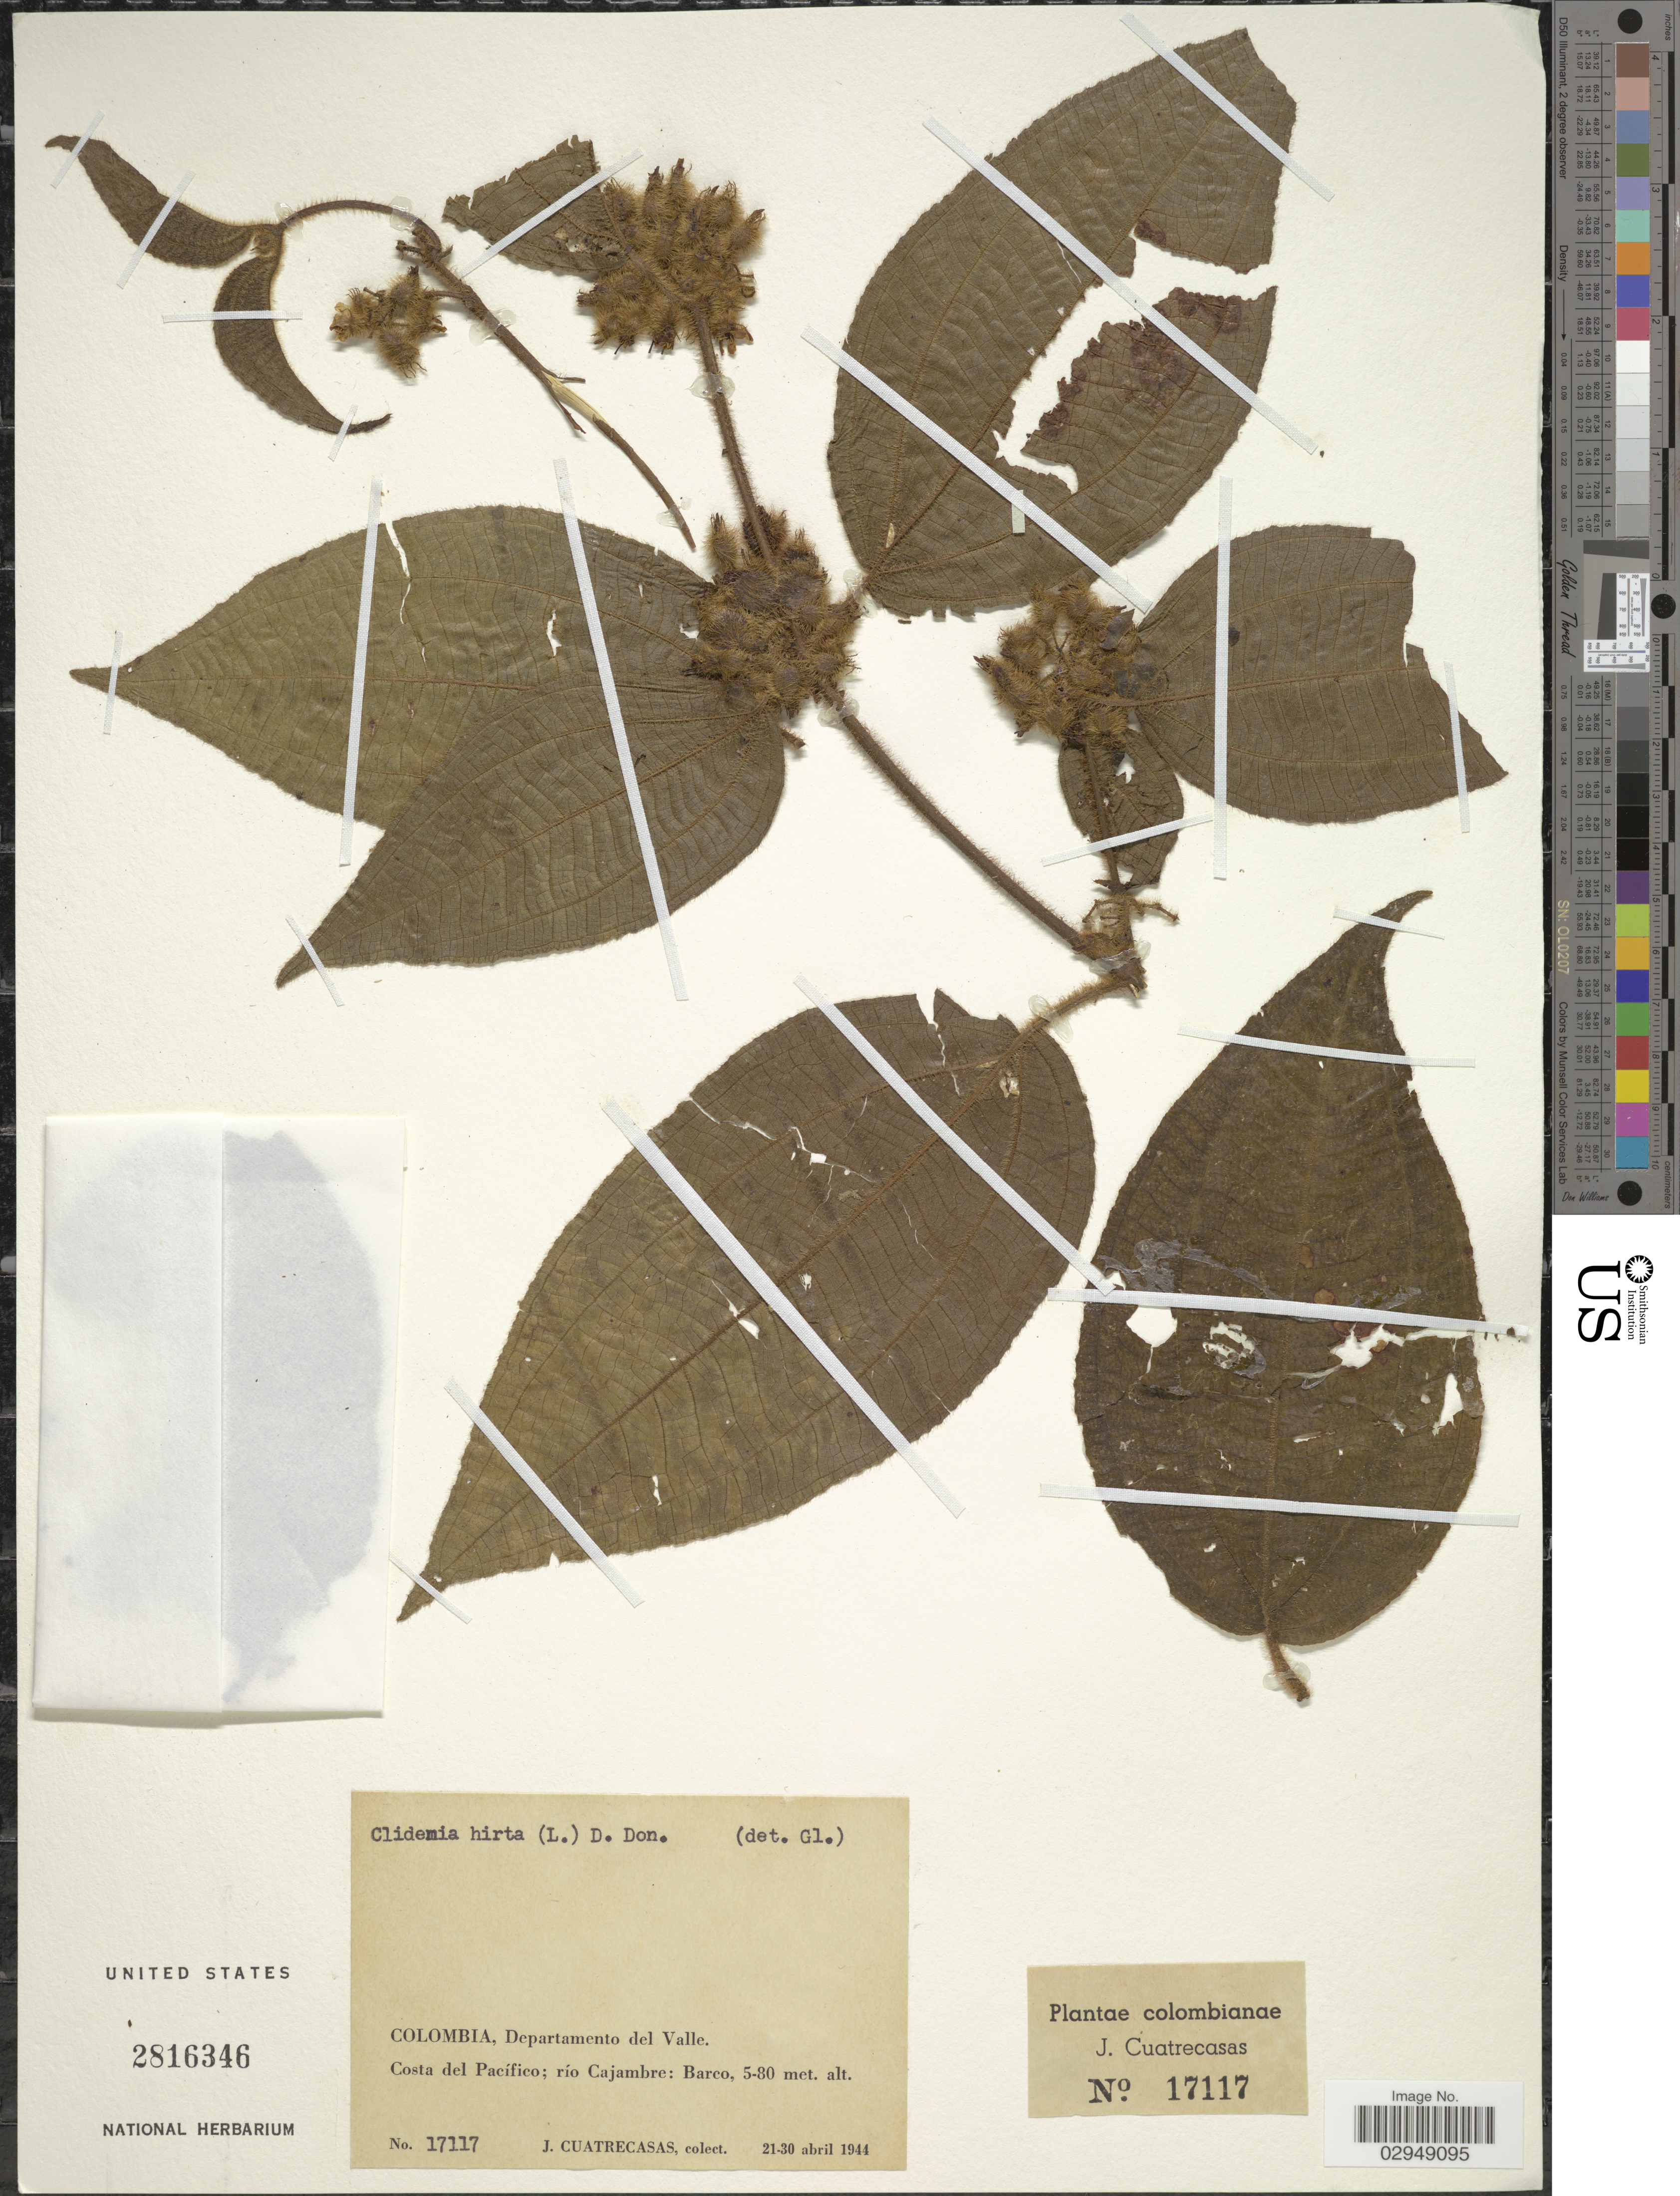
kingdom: Plantae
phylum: Tracheophyta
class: Magnoliopsida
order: Myrtales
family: Melastomataceae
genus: Clidemia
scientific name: Clidemia dentata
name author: D. Don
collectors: J. Cuatrecasas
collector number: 17117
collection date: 1944-04-21/1944-04-30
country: Colombia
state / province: Valle del Cauca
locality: Departamento del Valle, Costa del Pacífico, río Cajambre, Barco.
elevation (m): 5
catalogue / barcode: US 2816346